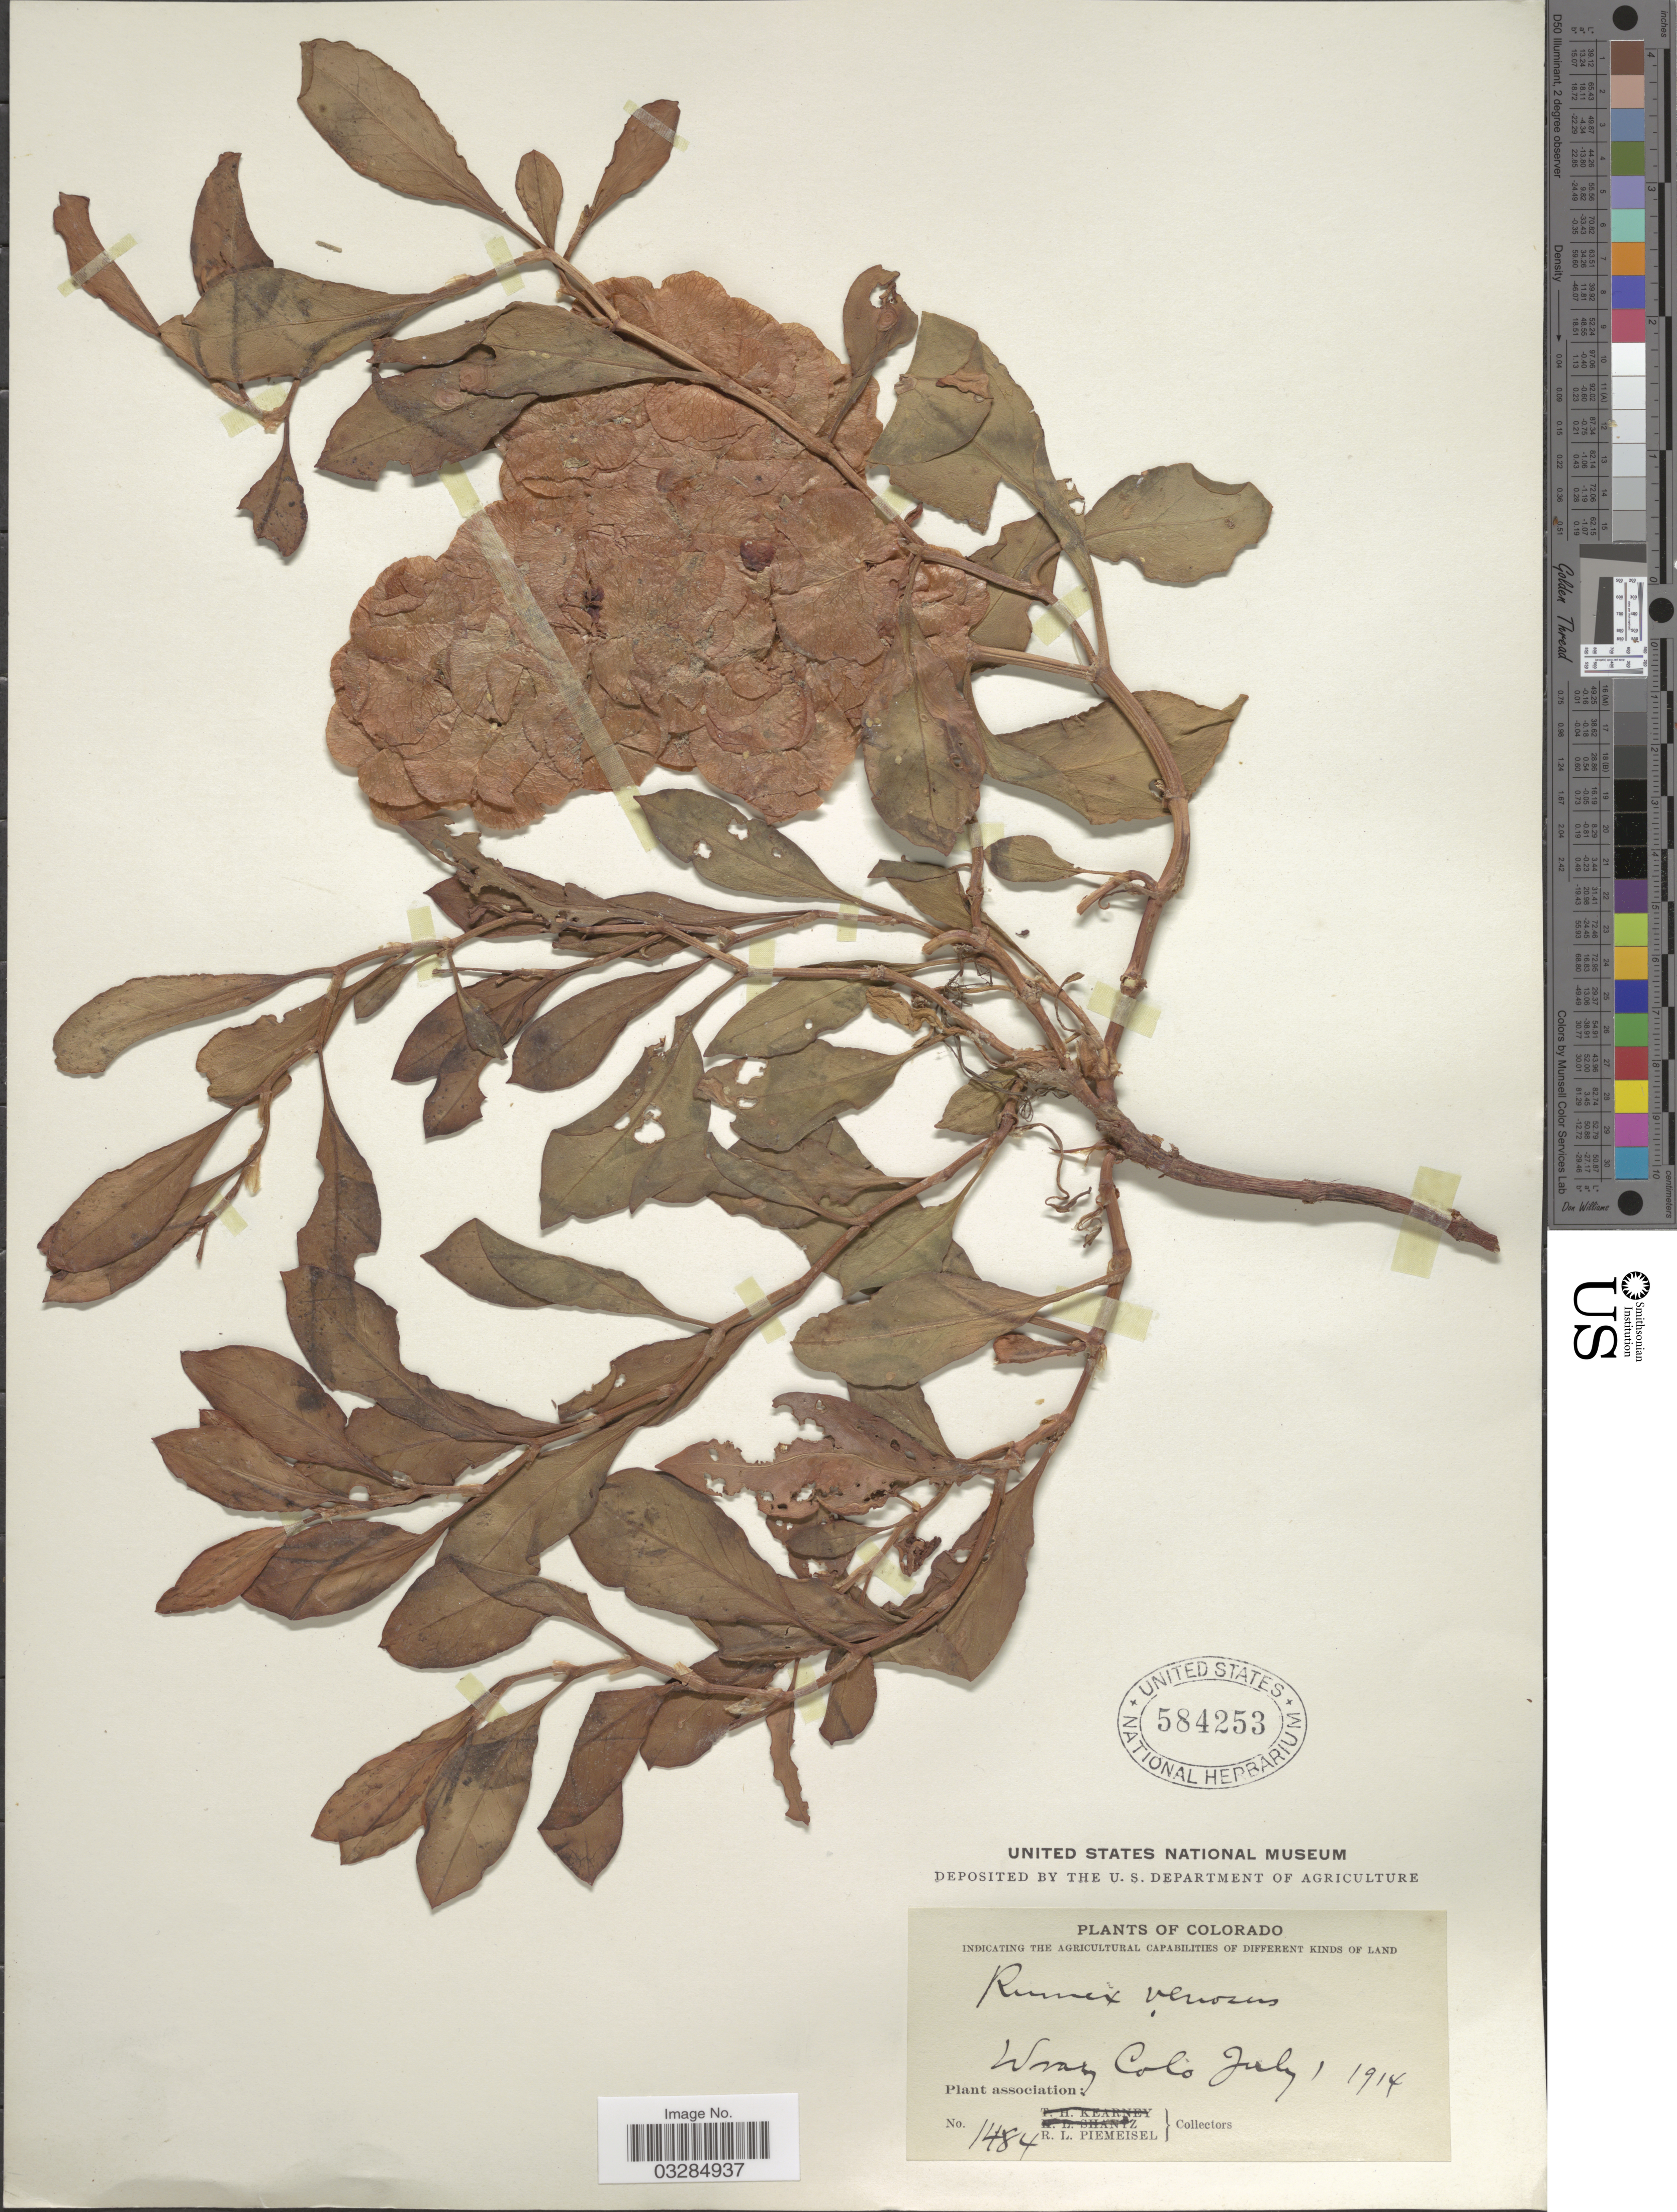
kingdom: Plantae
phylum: Tracheophyta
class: Magnoliopsida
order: Caryophyllales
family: Polygonaceae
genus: Rumex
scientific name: Rumex venosus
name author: Pursh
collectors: R. L. Piemeisel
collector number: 1484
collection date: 1914-07-01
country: United States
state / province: Colorado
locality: Wray.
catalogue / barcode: US 584253